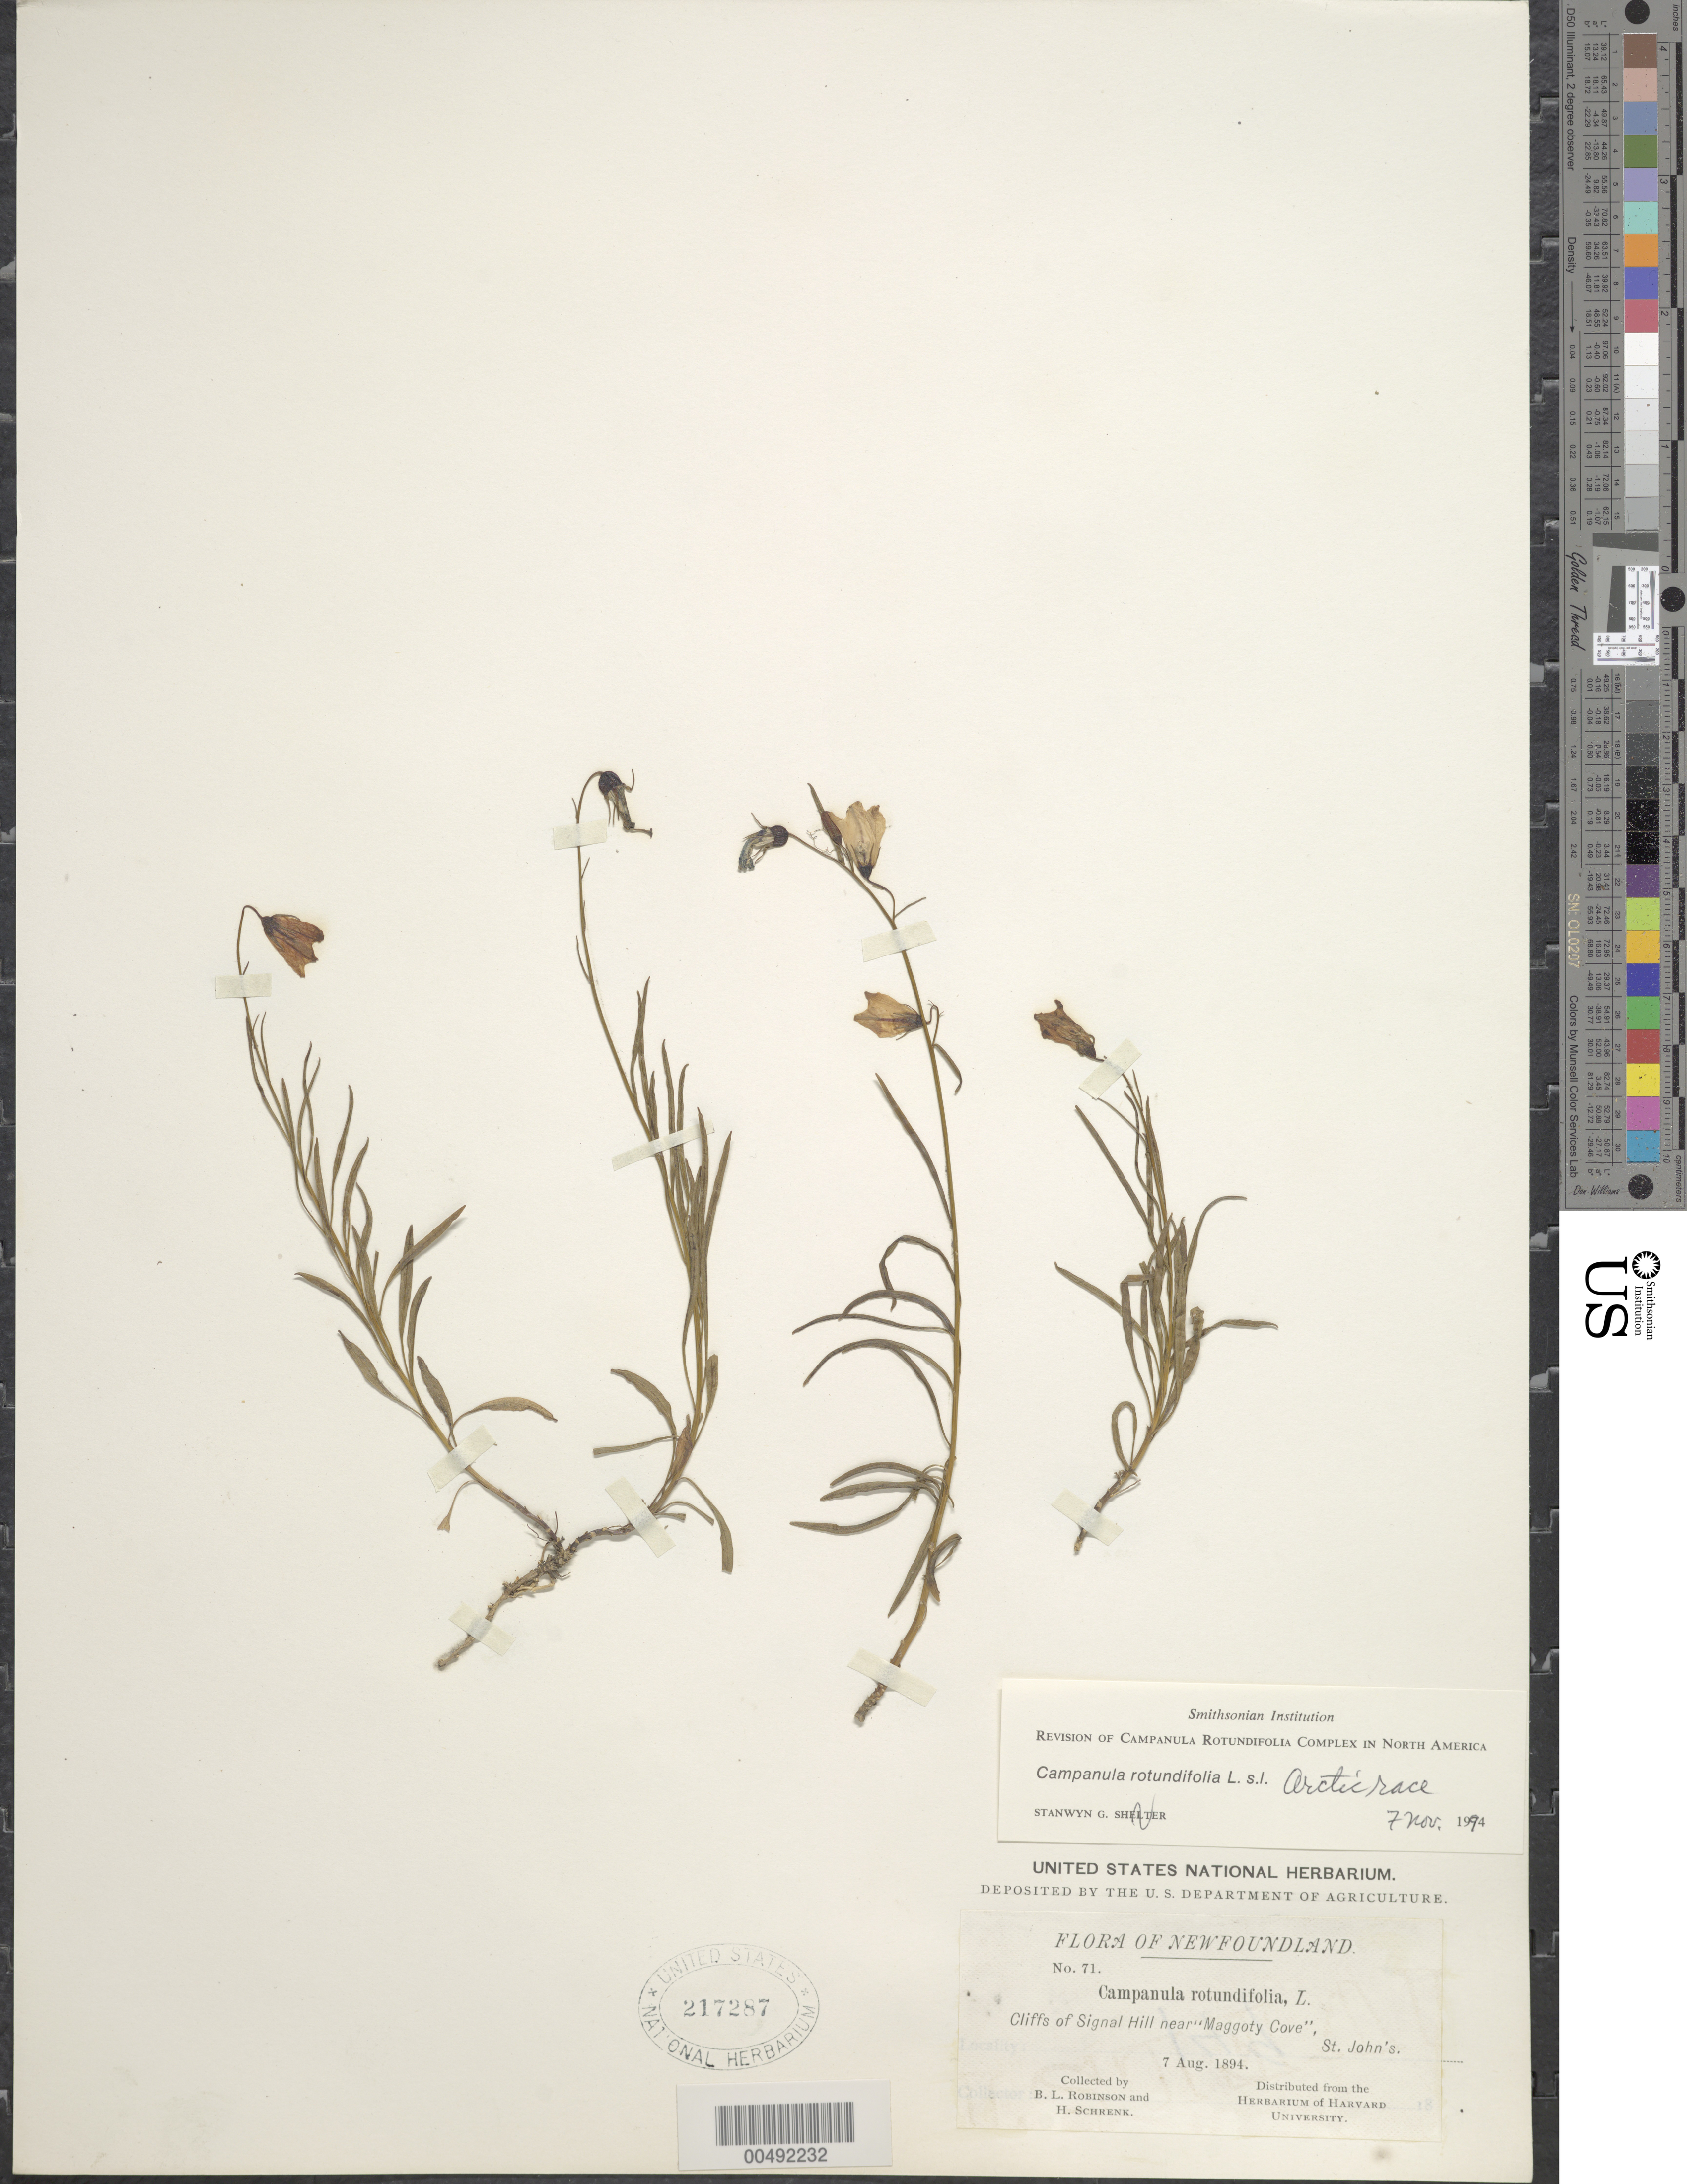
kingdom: Plantae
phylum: Tracheophyta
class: Magnoliopsida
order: Asterales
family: Campanulaceae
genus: Campanula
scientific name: Campanula rotundifolia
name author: L.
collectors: B. L. Robinson & H. v. Schrenk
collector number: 71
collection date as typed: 07 Aug 1894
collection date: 1894-08-07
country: Canada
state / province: Newfoundland and Labrador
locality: St. John's, Signal Hill near "Maggoty Cove"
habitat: cliffs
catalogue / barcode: US 217287